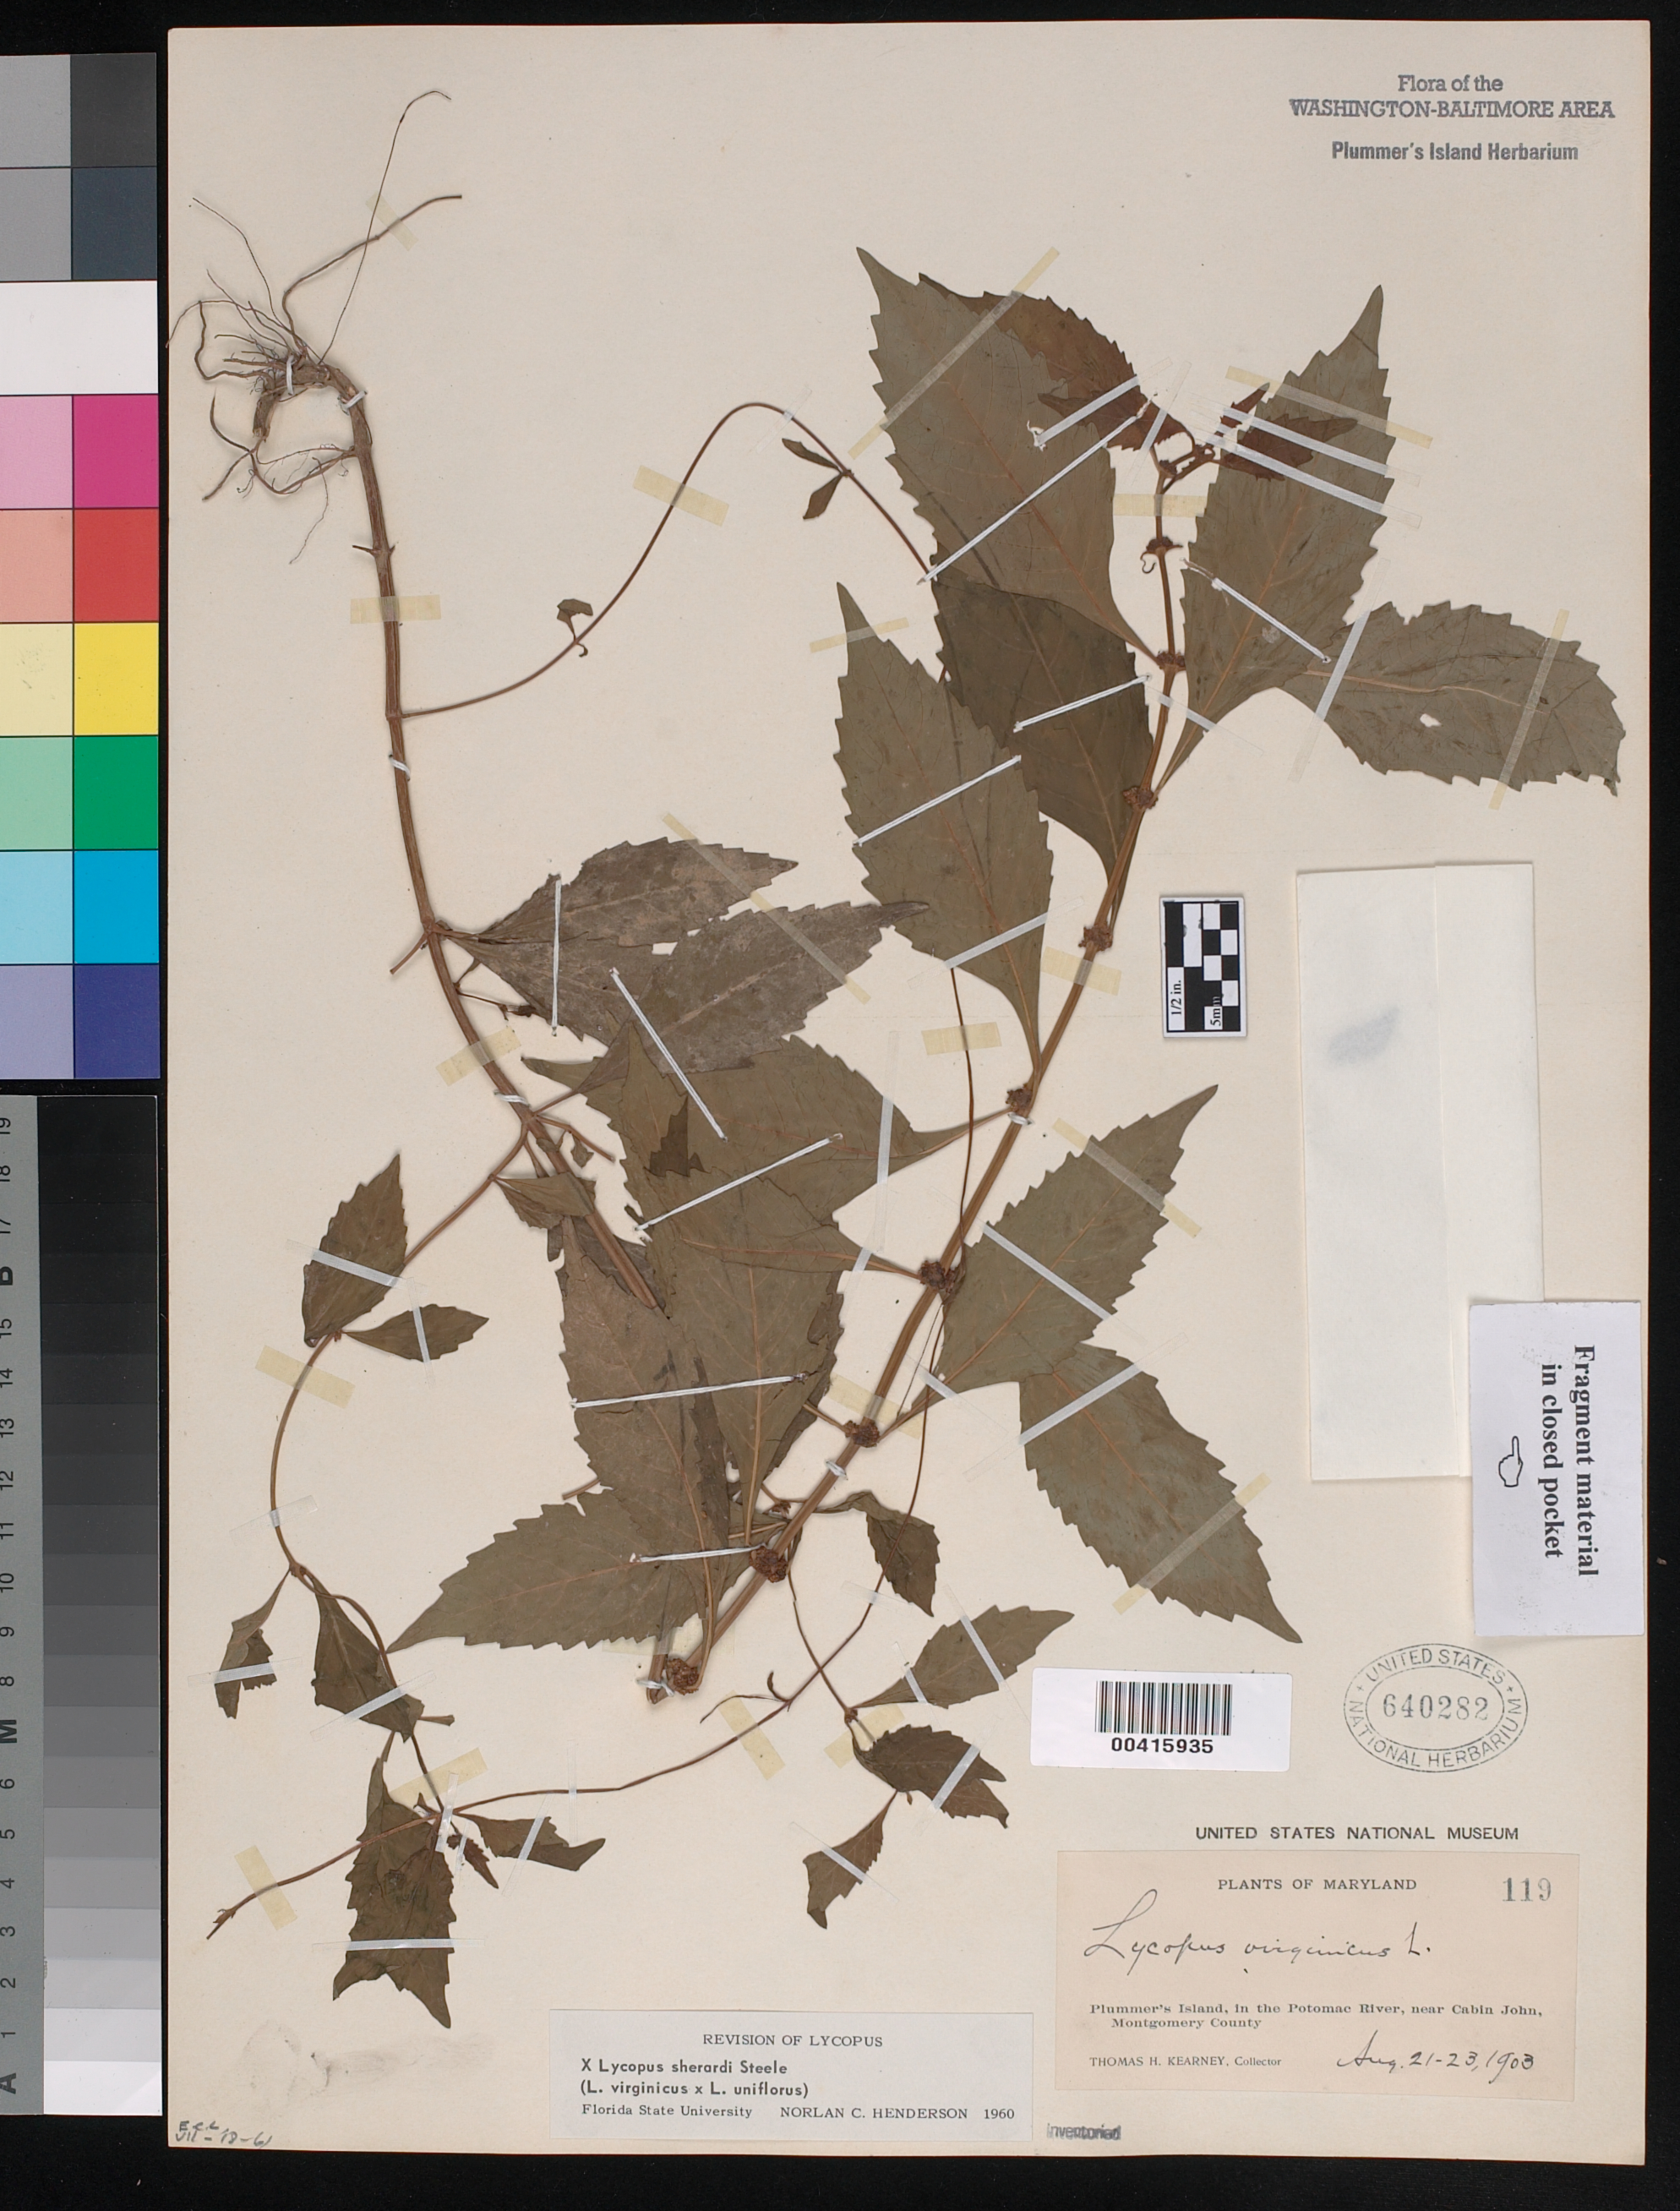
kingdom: Plantae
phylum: Tracheophyta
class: Magnoliopsida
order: Lamiales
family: Lamiaceae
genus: Lycopus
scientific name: Lycopus x sherardii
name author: E.S. Steele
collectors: T. H. Kearney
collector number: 119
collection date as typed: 21 Aug 1903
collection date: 1903-08-21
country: United States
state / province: Maryland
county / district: Montgomery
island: Plummers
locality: Plummer's Island C. & O. Canal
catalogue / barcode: US 640282